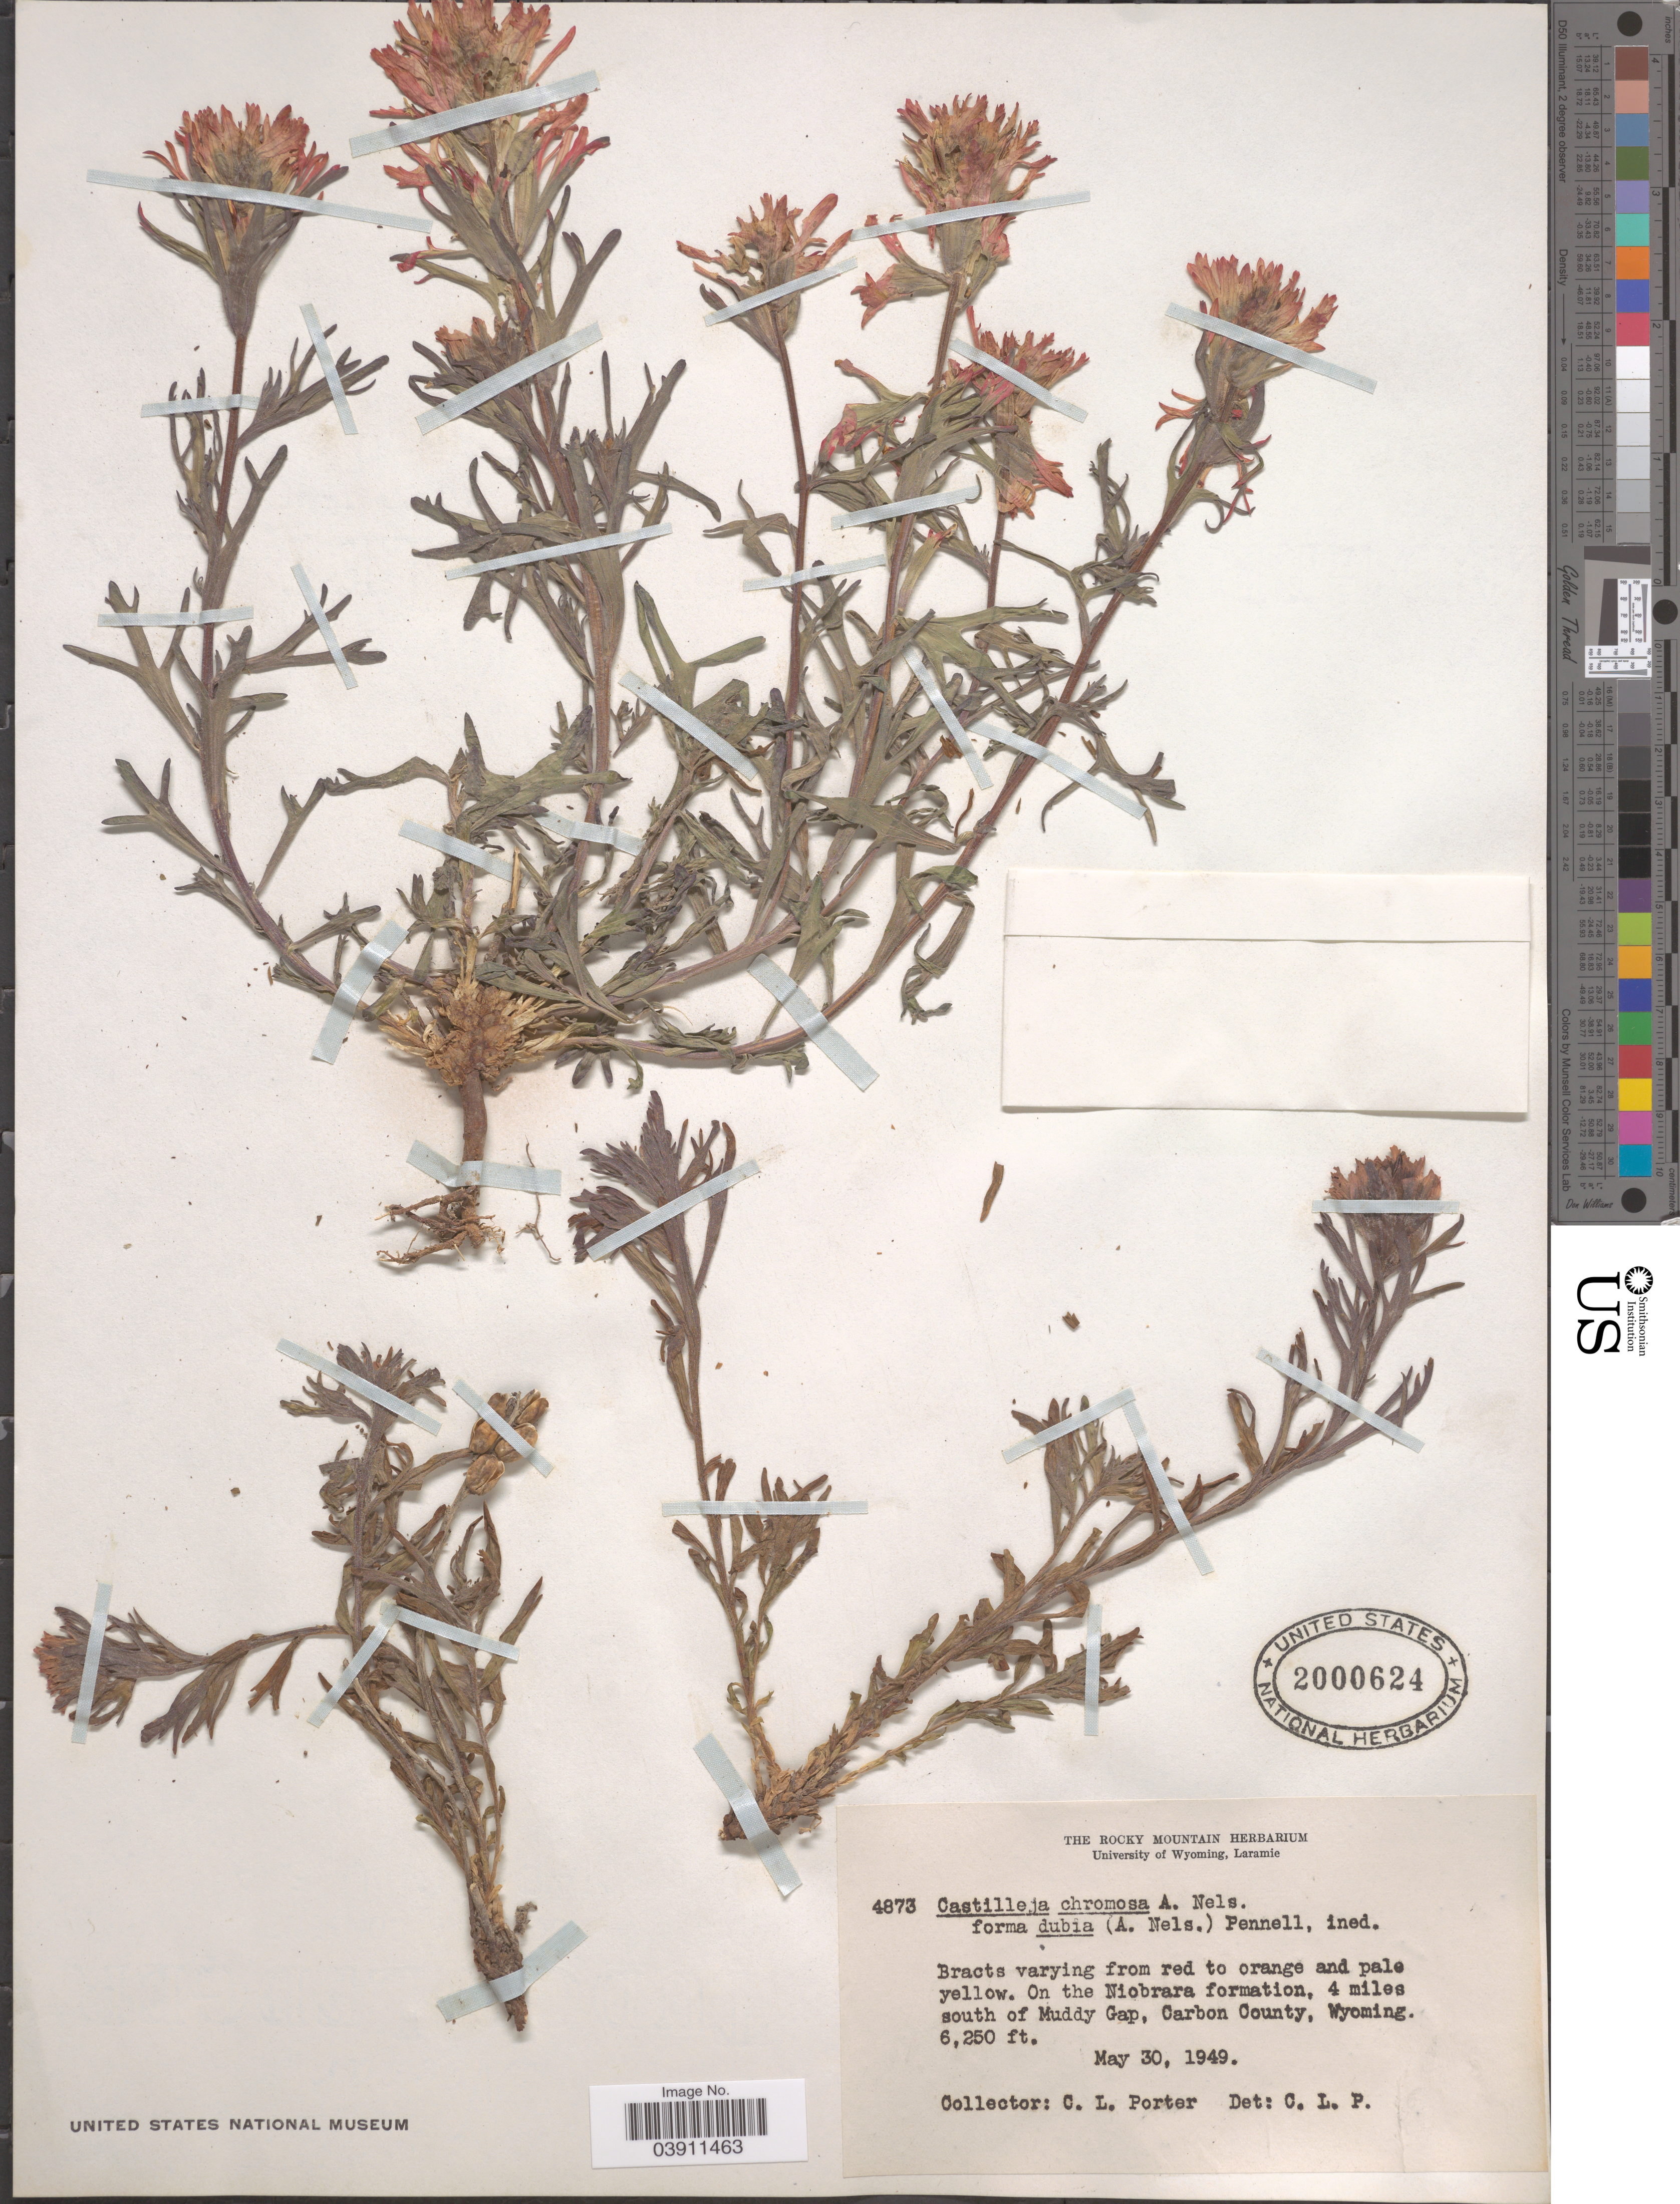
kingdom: Plantae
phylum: Tracheophyta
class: Magnoliopsida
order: Lamiales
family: Orobanchaceae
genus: Castilleja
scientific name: Castilleja chromosa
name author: A. Nelson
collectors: C. L. Porter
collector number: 4873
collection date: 1949-05-30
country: United States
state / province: Wyoming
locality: On the Niobrara formation, 4 miles south of Muddy Gap, Carbon County.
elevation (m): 1905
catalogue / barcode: US 2000624